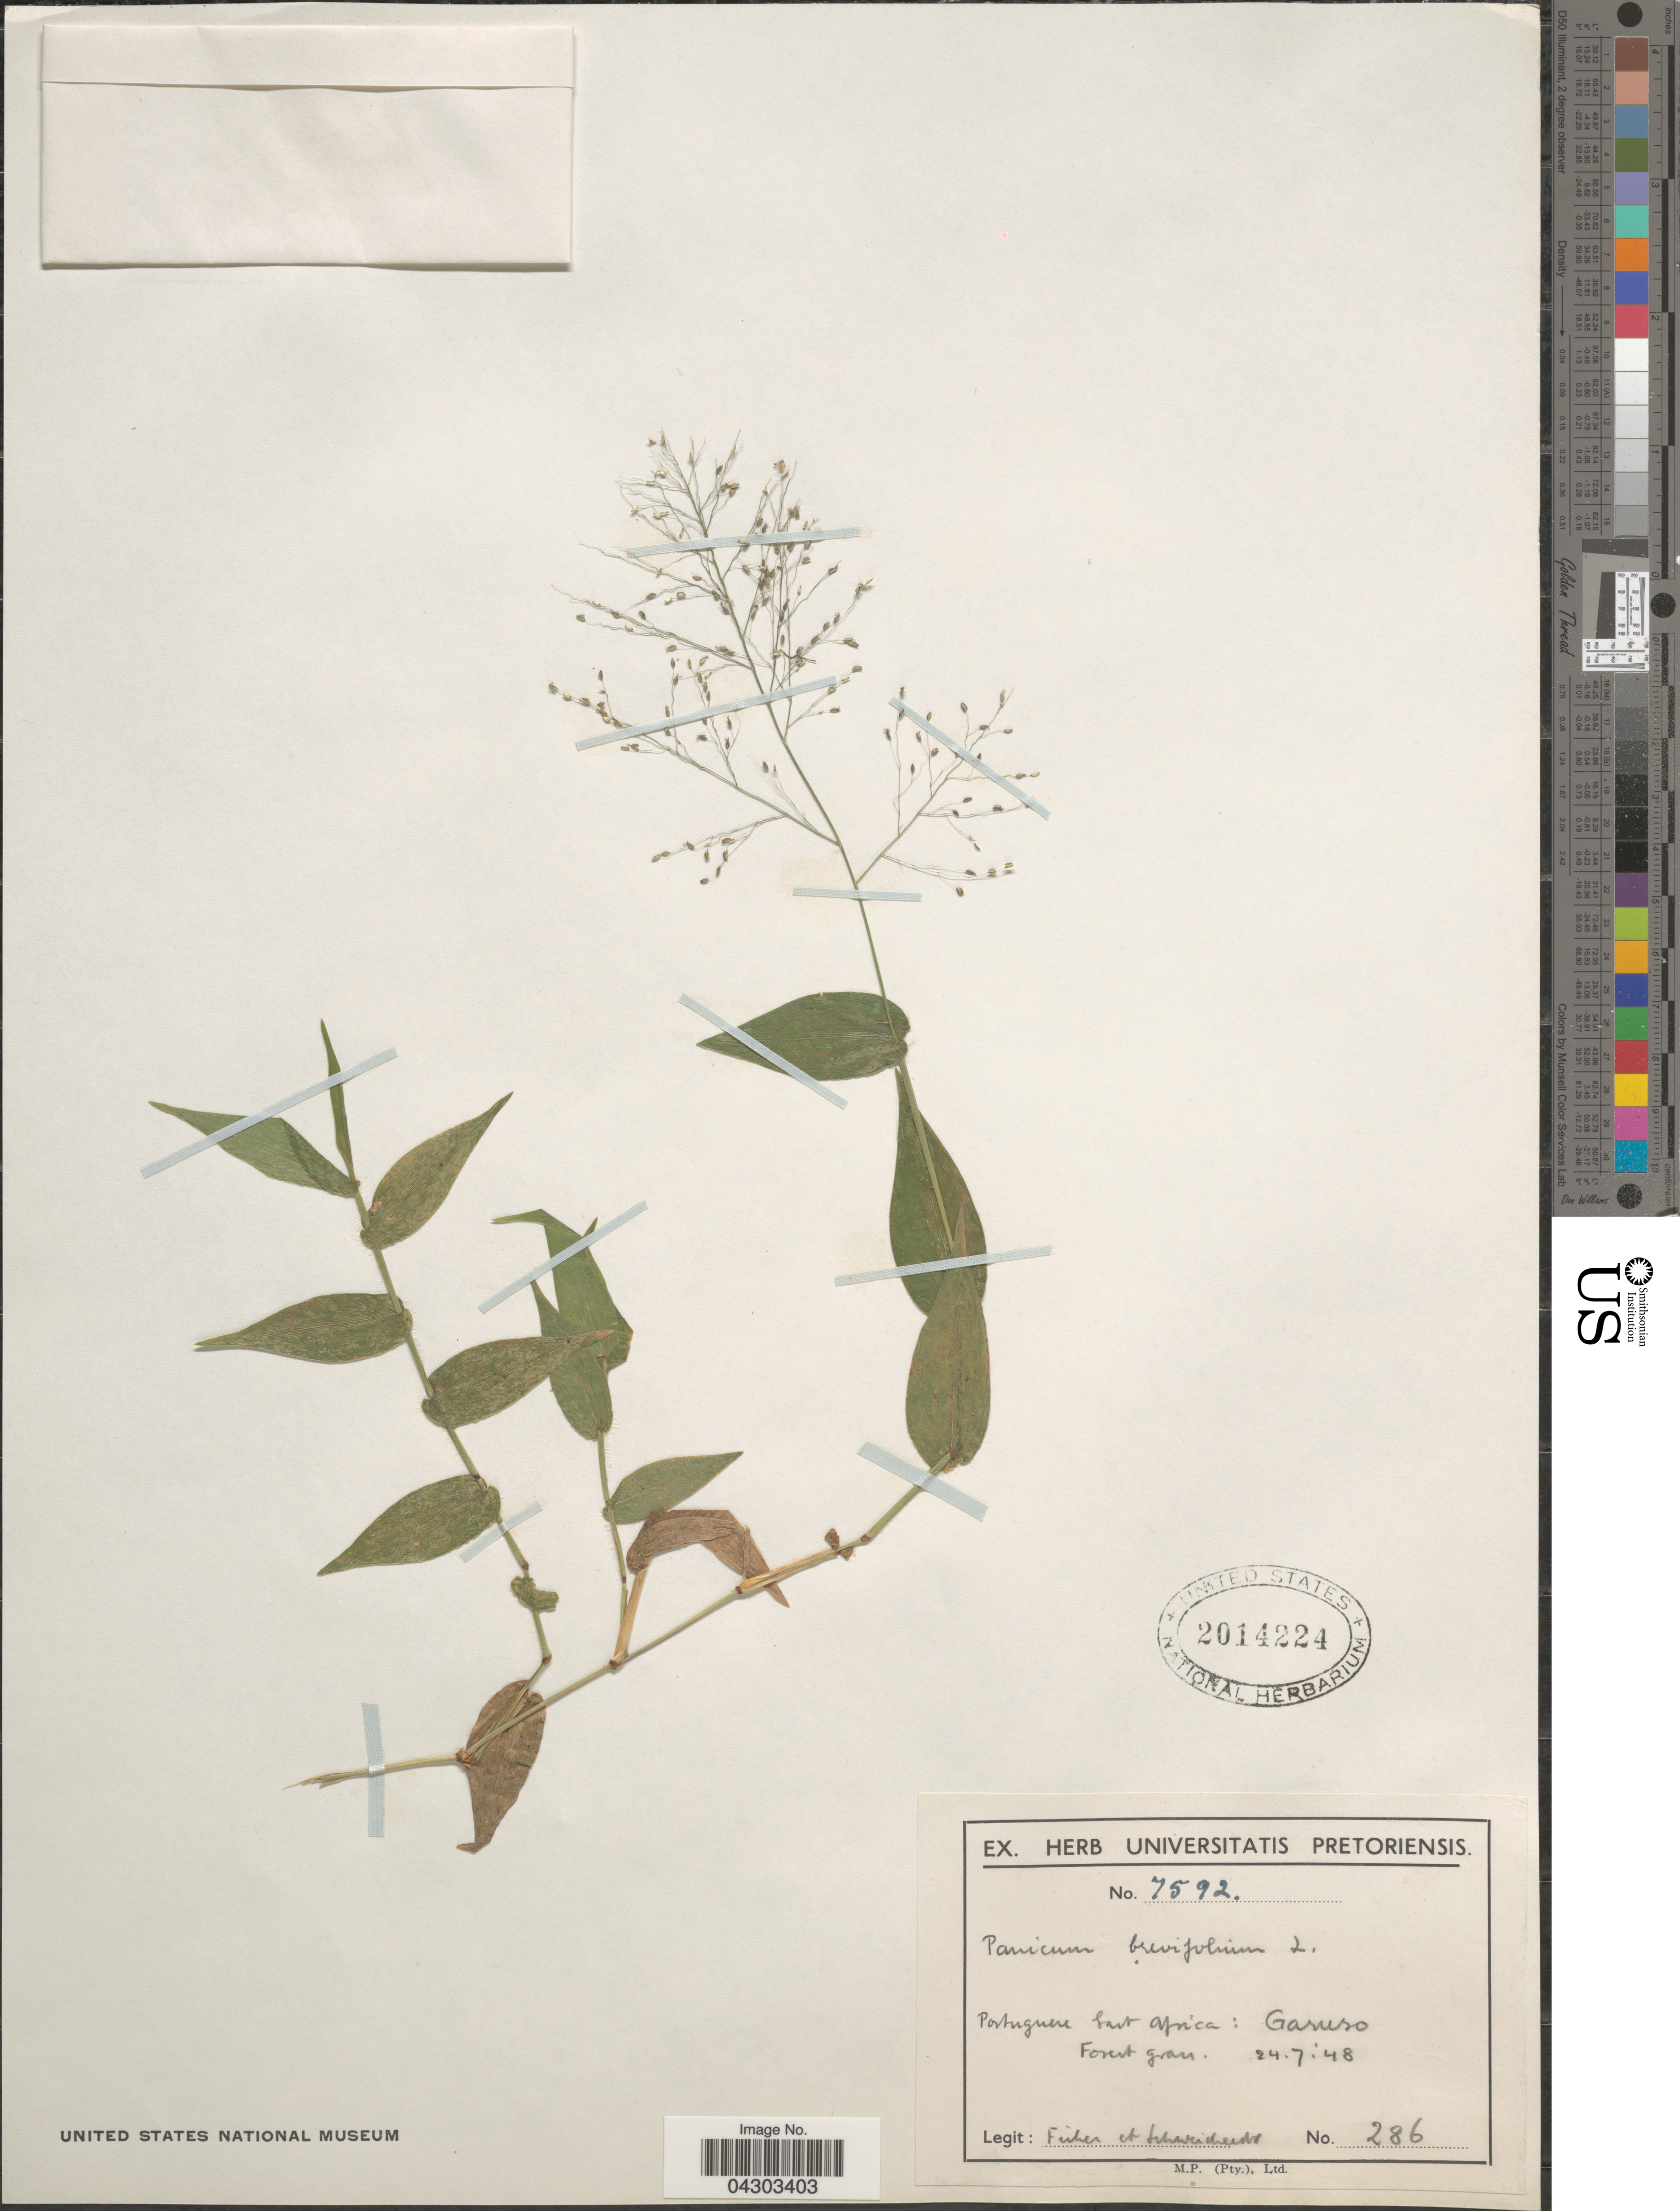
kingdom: Plantae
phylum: Tracheophyta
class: Liliopsida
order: Poales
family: Poaceae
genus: Panicum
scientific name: Panicum brevifolium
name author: L.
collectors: -- Fisher & -. Schweickerdt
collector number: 286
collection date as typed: Transcribed d/m/y: 24/7/48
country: Mozambique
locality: Portuguese East Africa: Garuro.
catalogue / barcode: US 2014224